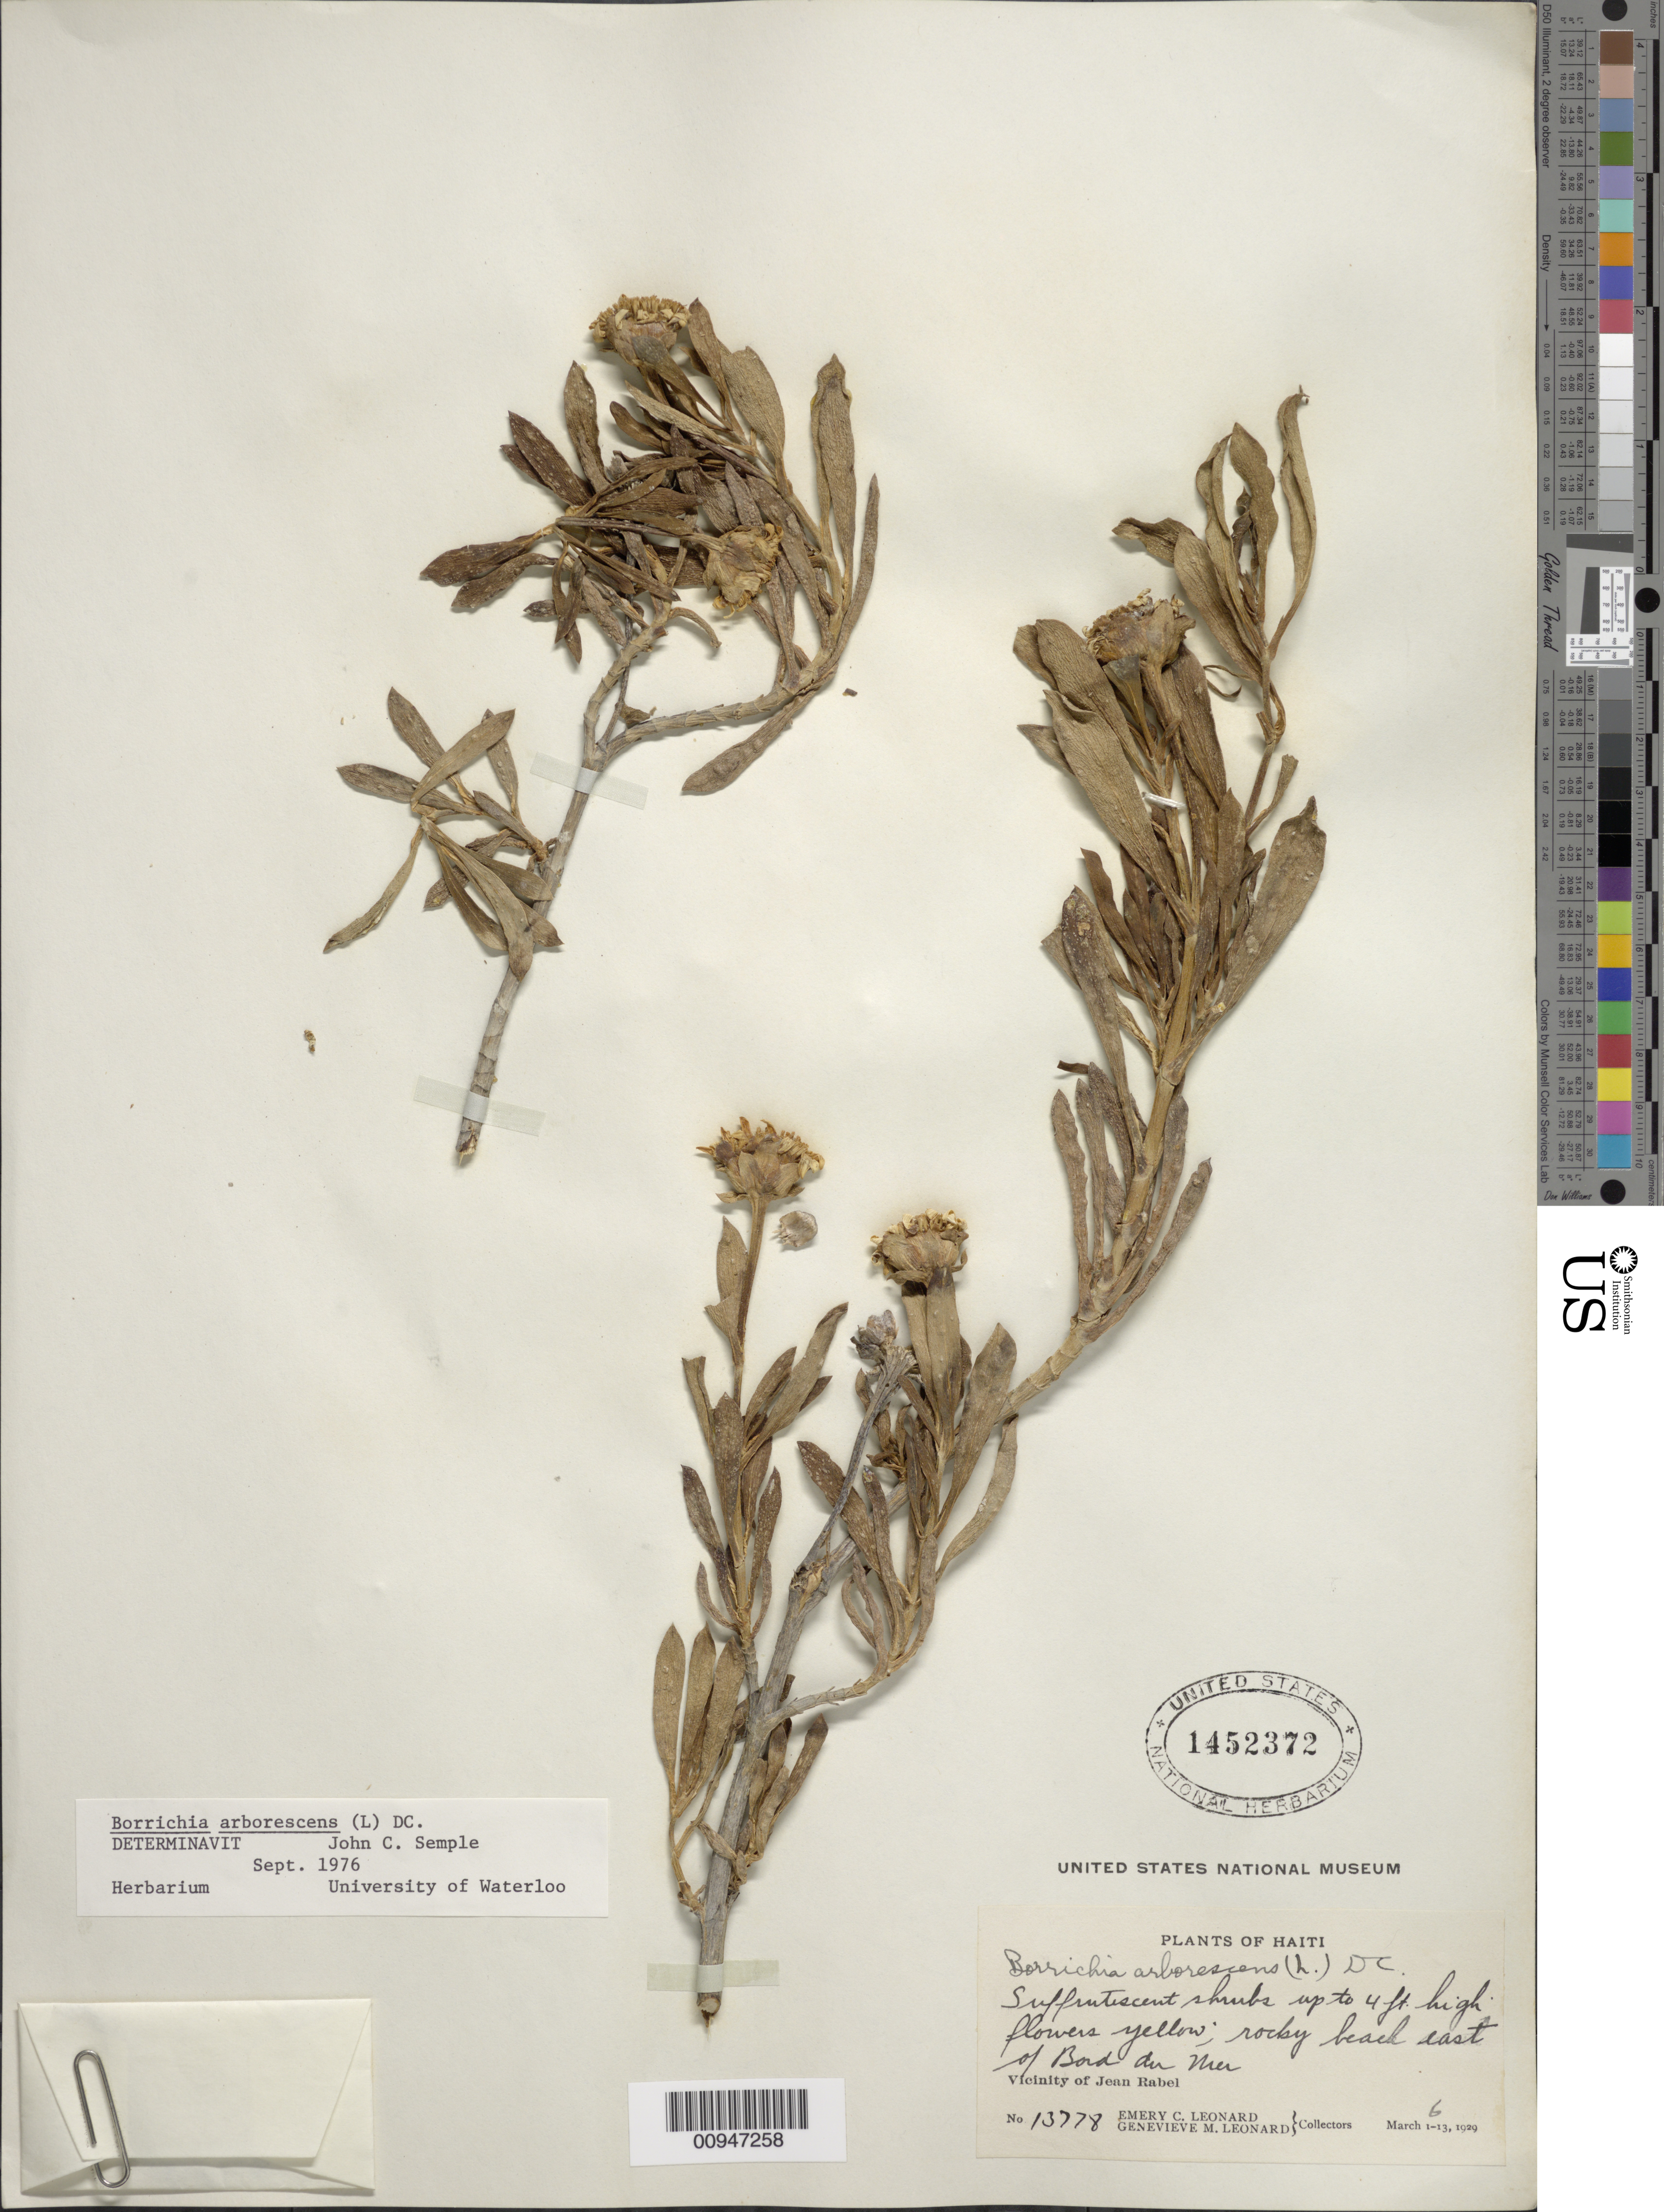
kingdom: Plantae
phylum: Tracheophyta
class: Magnoliopsida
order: Asterales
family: Asteraceae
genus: Borrichia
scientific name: Borrichia arborescens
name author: (L.) DC.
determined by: Semple, J. C.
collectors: E. C. Leonard & G. M. Leonard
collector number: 13778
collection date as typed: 06 Mar 1929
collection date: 1929-03-06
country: Haiti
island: Hispaniola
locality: Vicinity of Jean Rabel, E of Bord der Mer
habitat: Rocky beach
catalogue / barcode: US 1452372